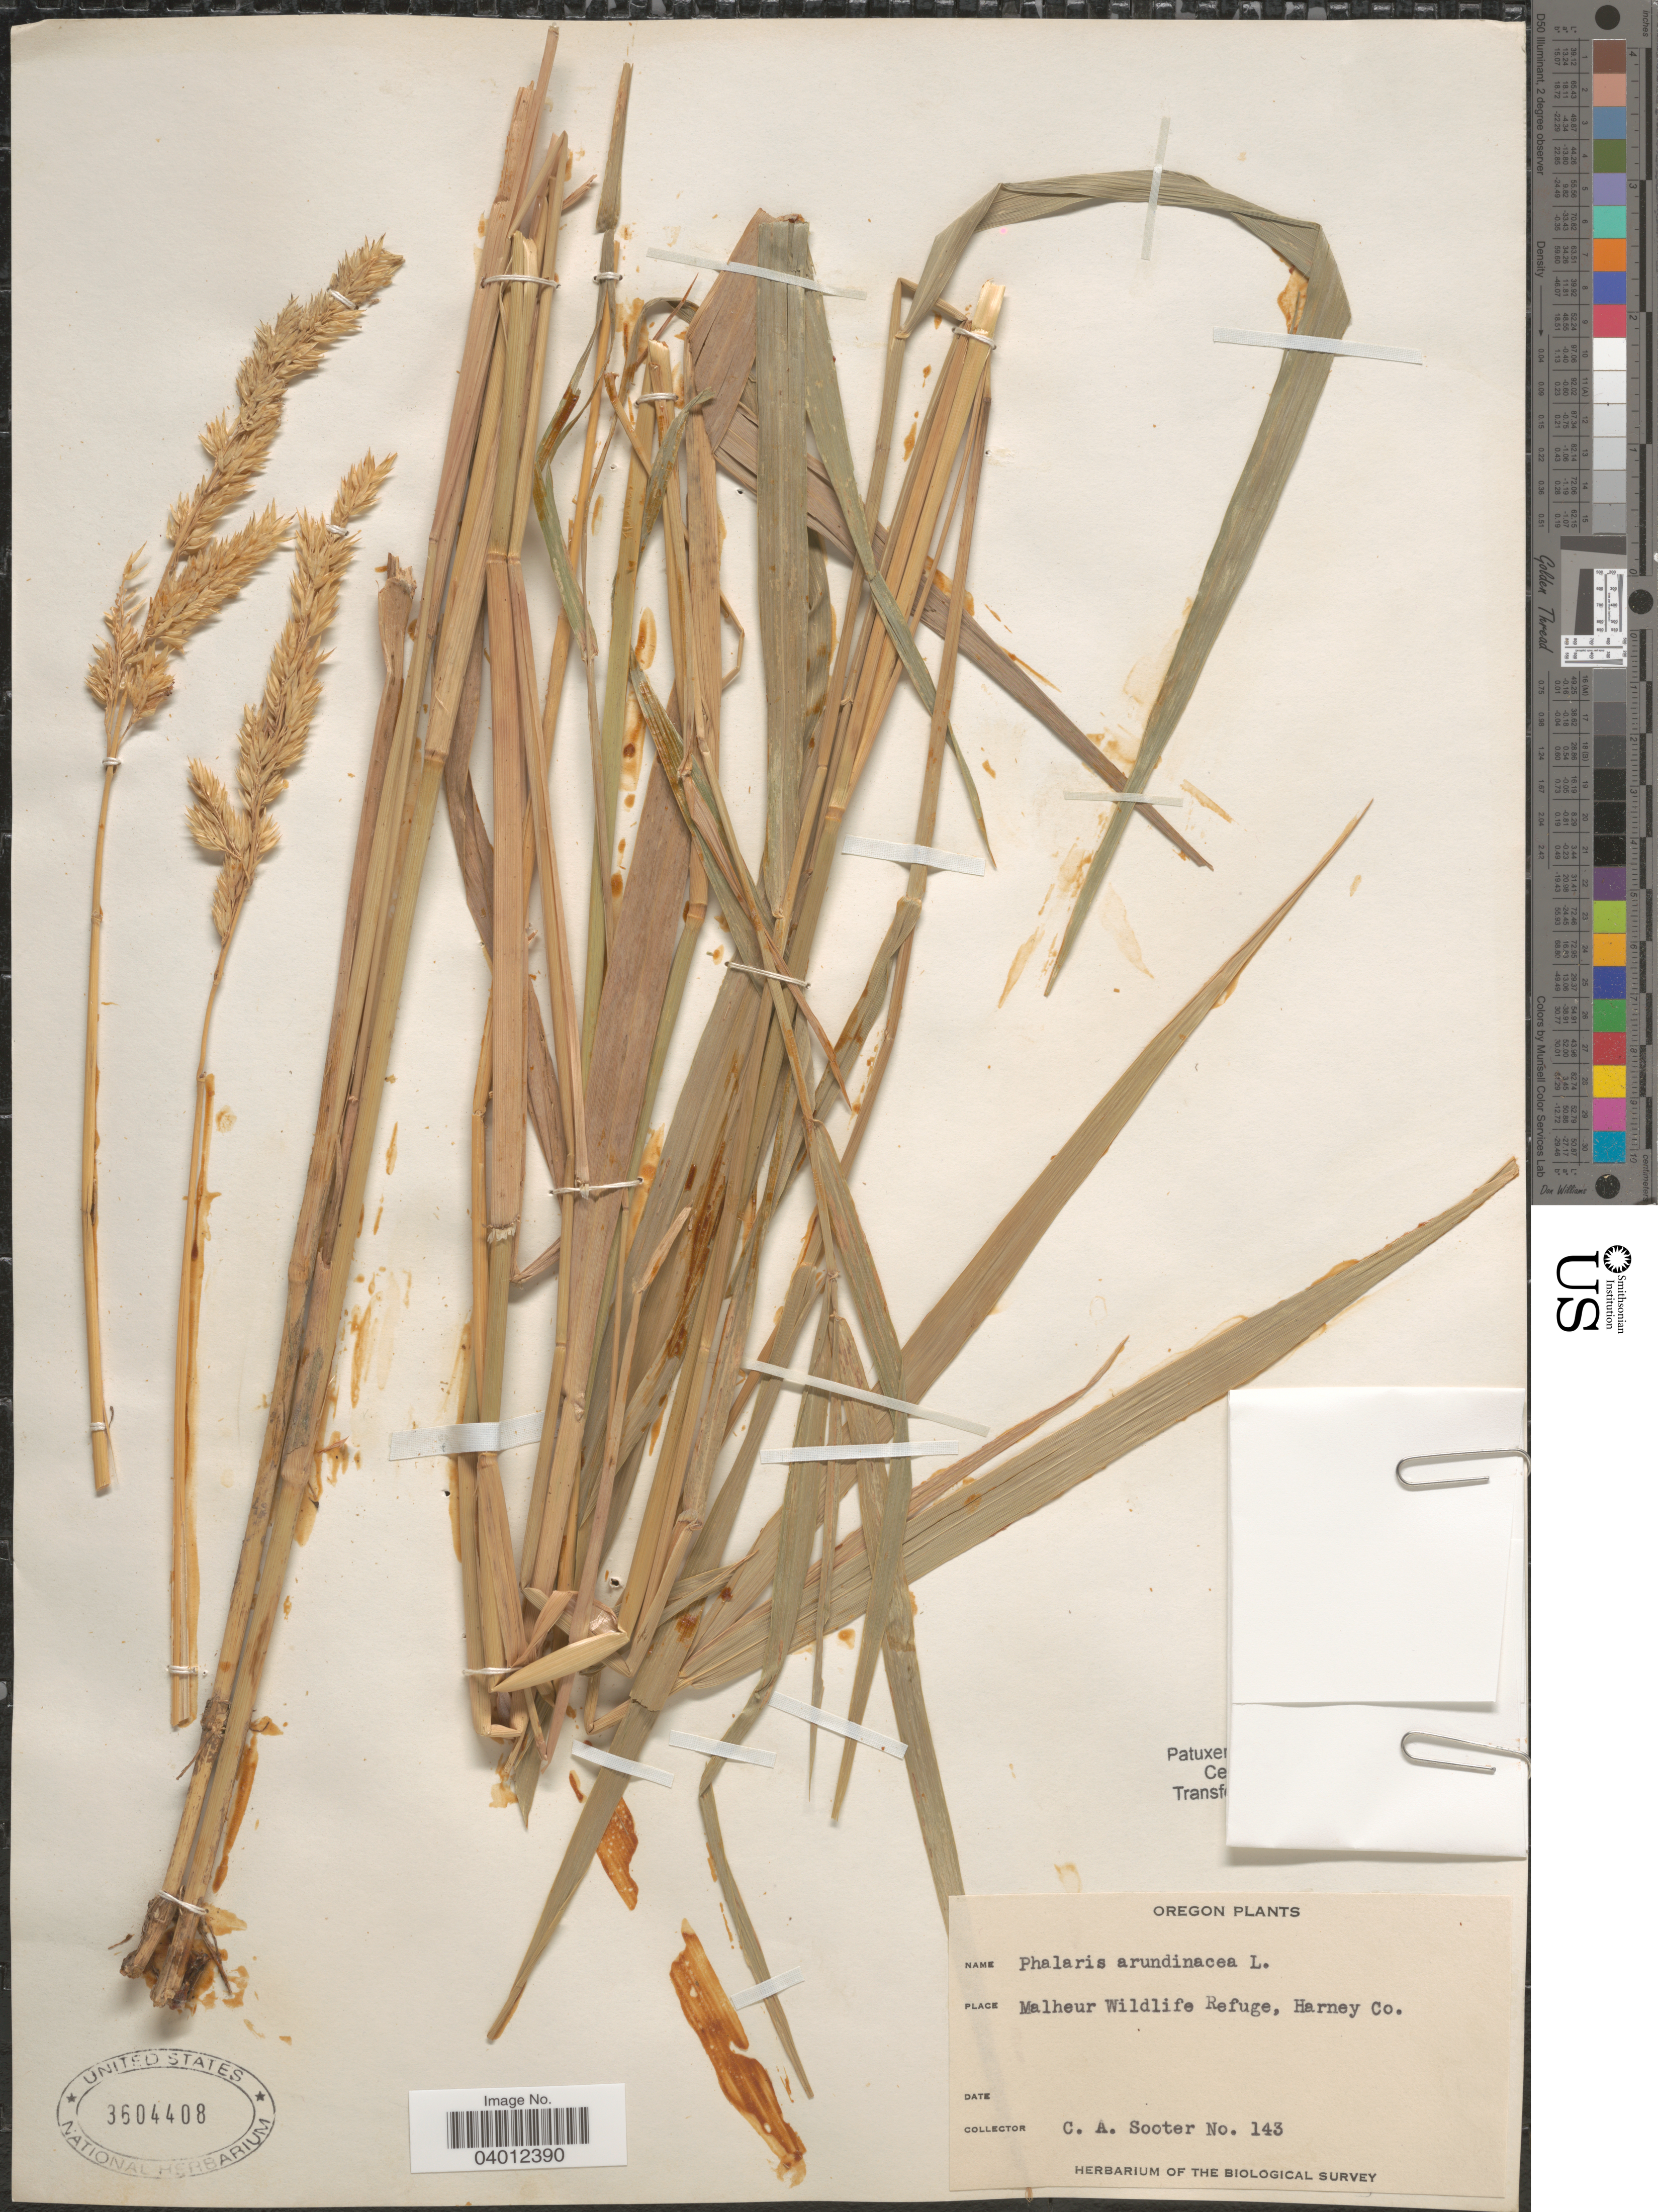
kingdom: Plantae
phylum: Tracheophyta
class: Liliopsida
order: Poales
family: Poaceae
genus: Phalaris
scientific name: Phalaris arundinacea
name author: L.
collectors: C. Sooter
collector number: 143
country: United States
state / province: Oregon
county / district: Harney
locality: Malheur Wildlife Refuge, Harney Co.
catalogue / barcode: US 3604408